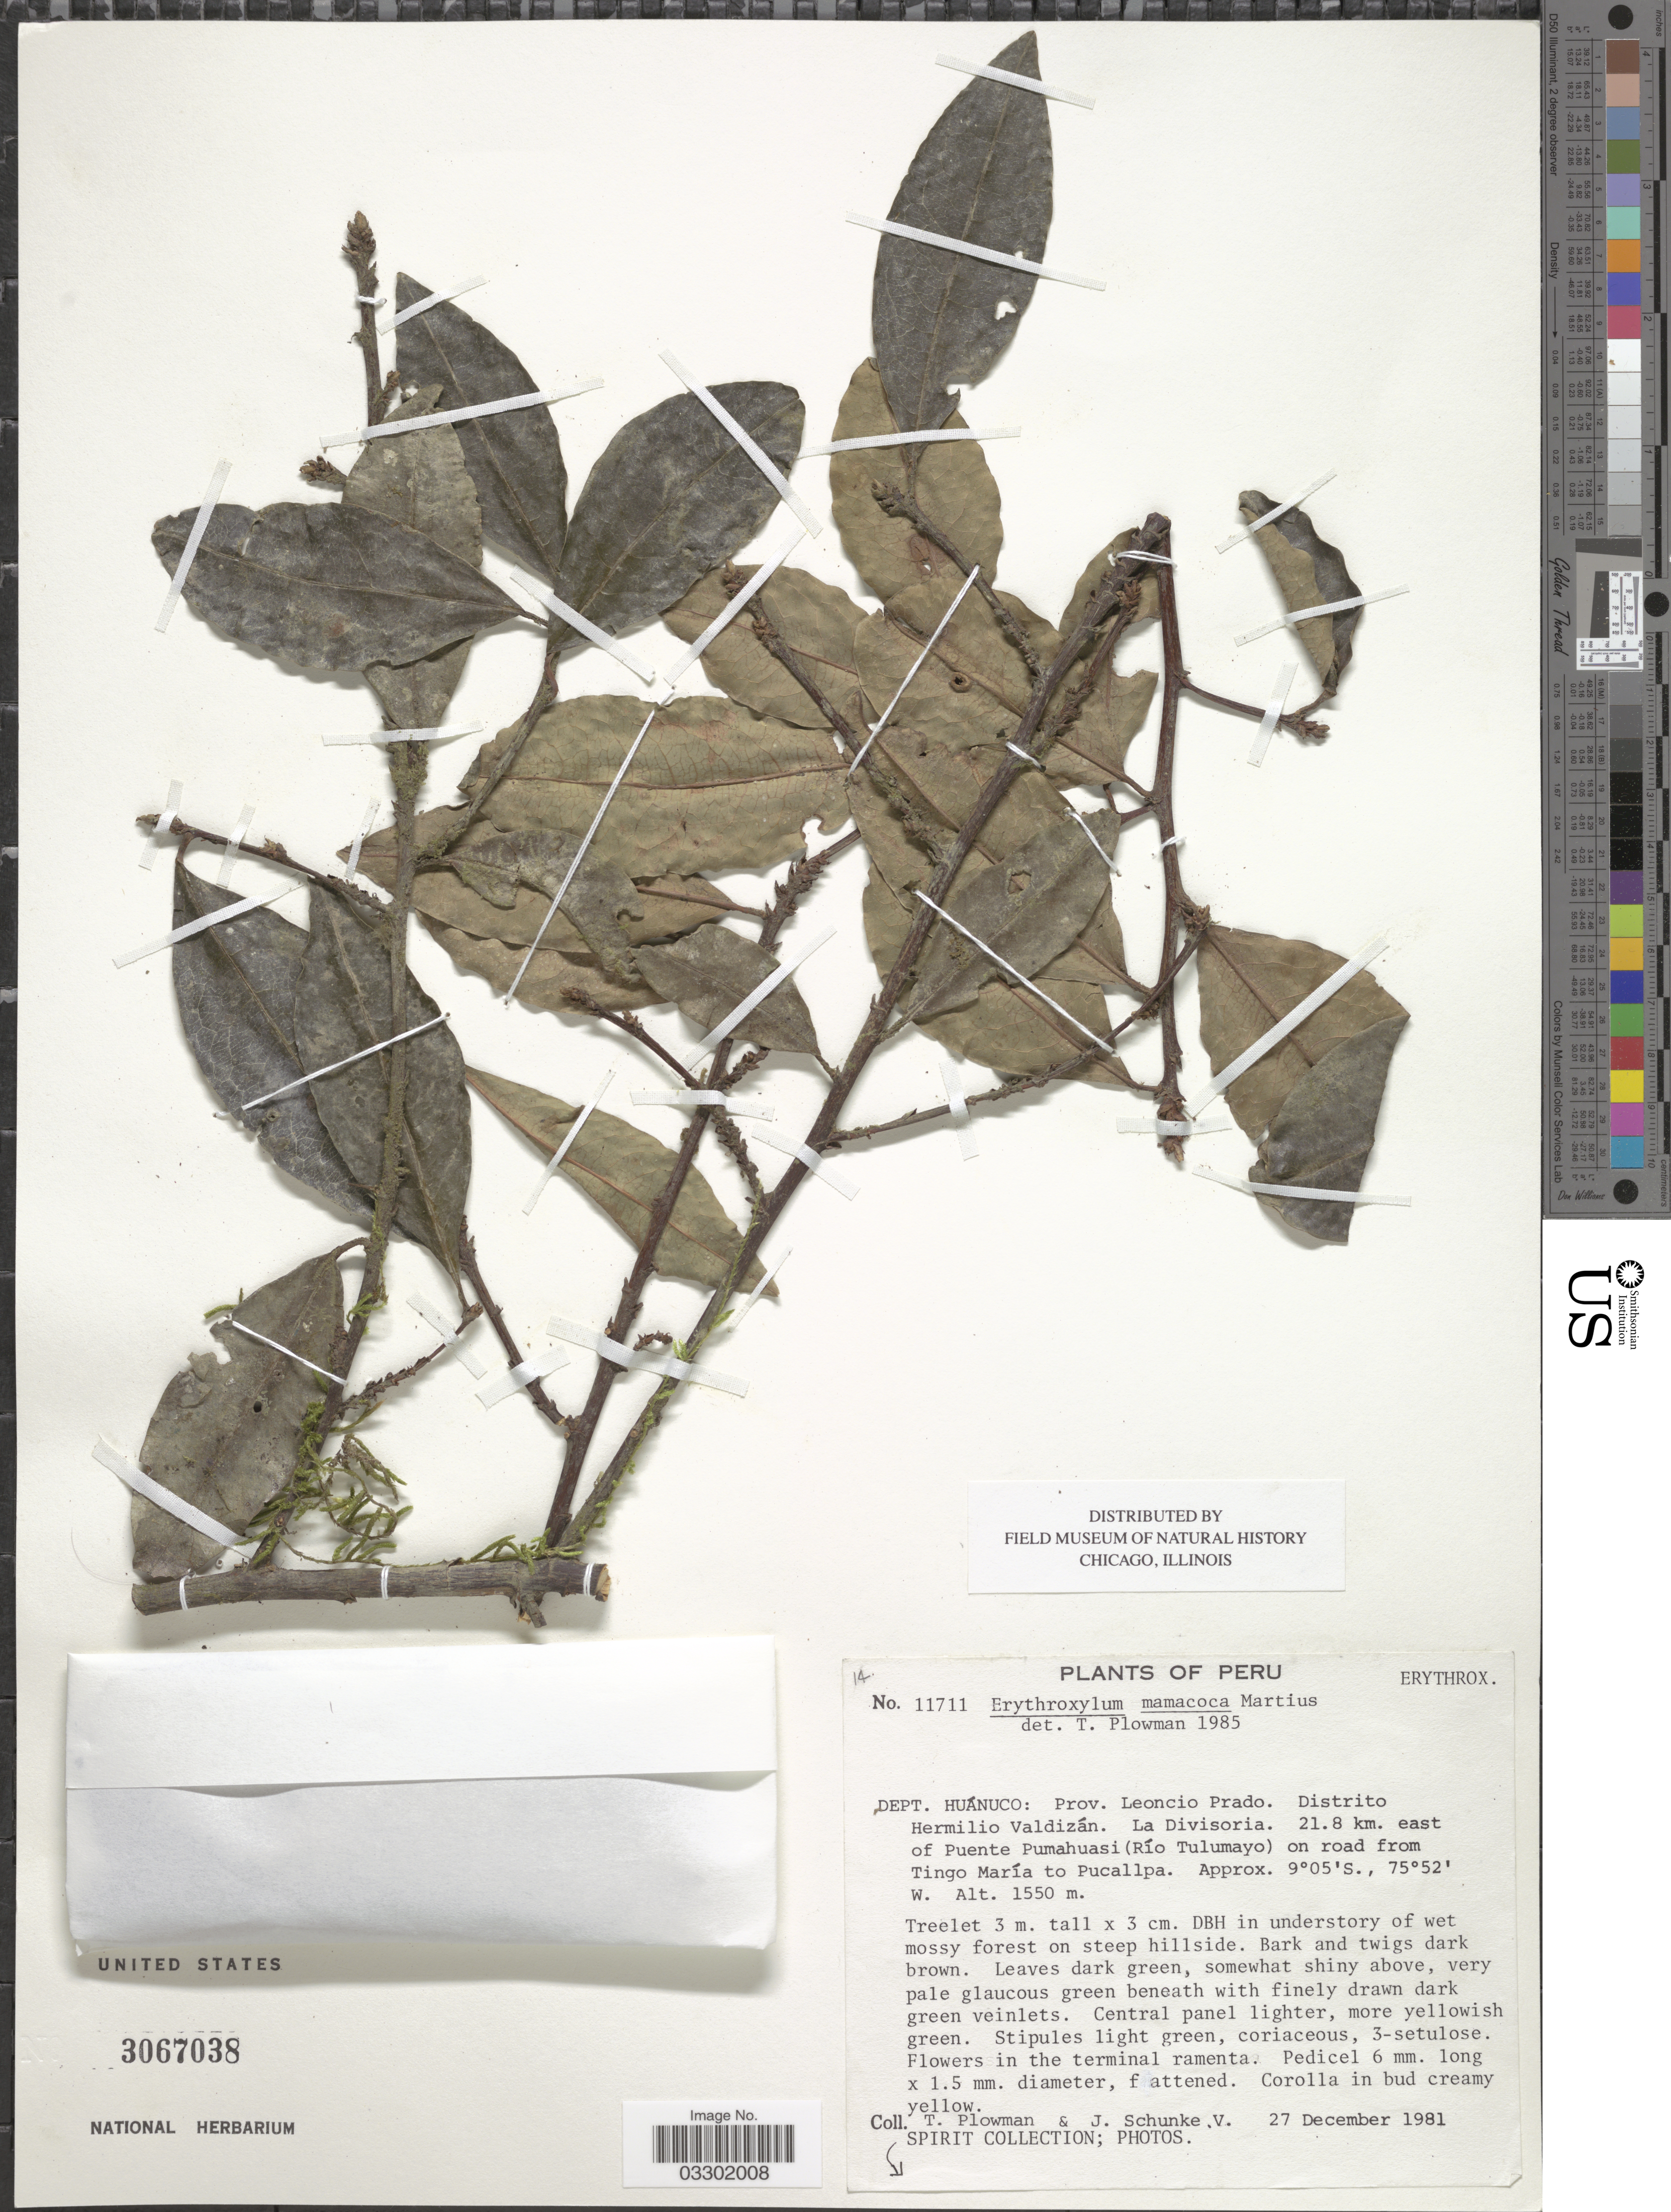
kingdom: Plantae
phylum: Tracheophyta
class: Magnoliopsida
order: Malpighiales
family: Erythroxylaceae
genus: Erythroxylum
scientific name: Erythroxylum mamacoca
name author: Mart.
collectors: T. Plowman & J. Schunke Vigo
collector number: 11711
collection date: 1981-12-27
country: Peru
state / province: Huánuco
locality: Dept. Huánuco: Prov. Leoncio Prado. Distrito Hermilio Valdizán. La Divisoria. 21.8 km. east of Puente Pumahuasi (Río Tulumayo) on road from Tingo María to Pucallpa.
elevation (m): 1550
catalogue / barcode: US 3067038